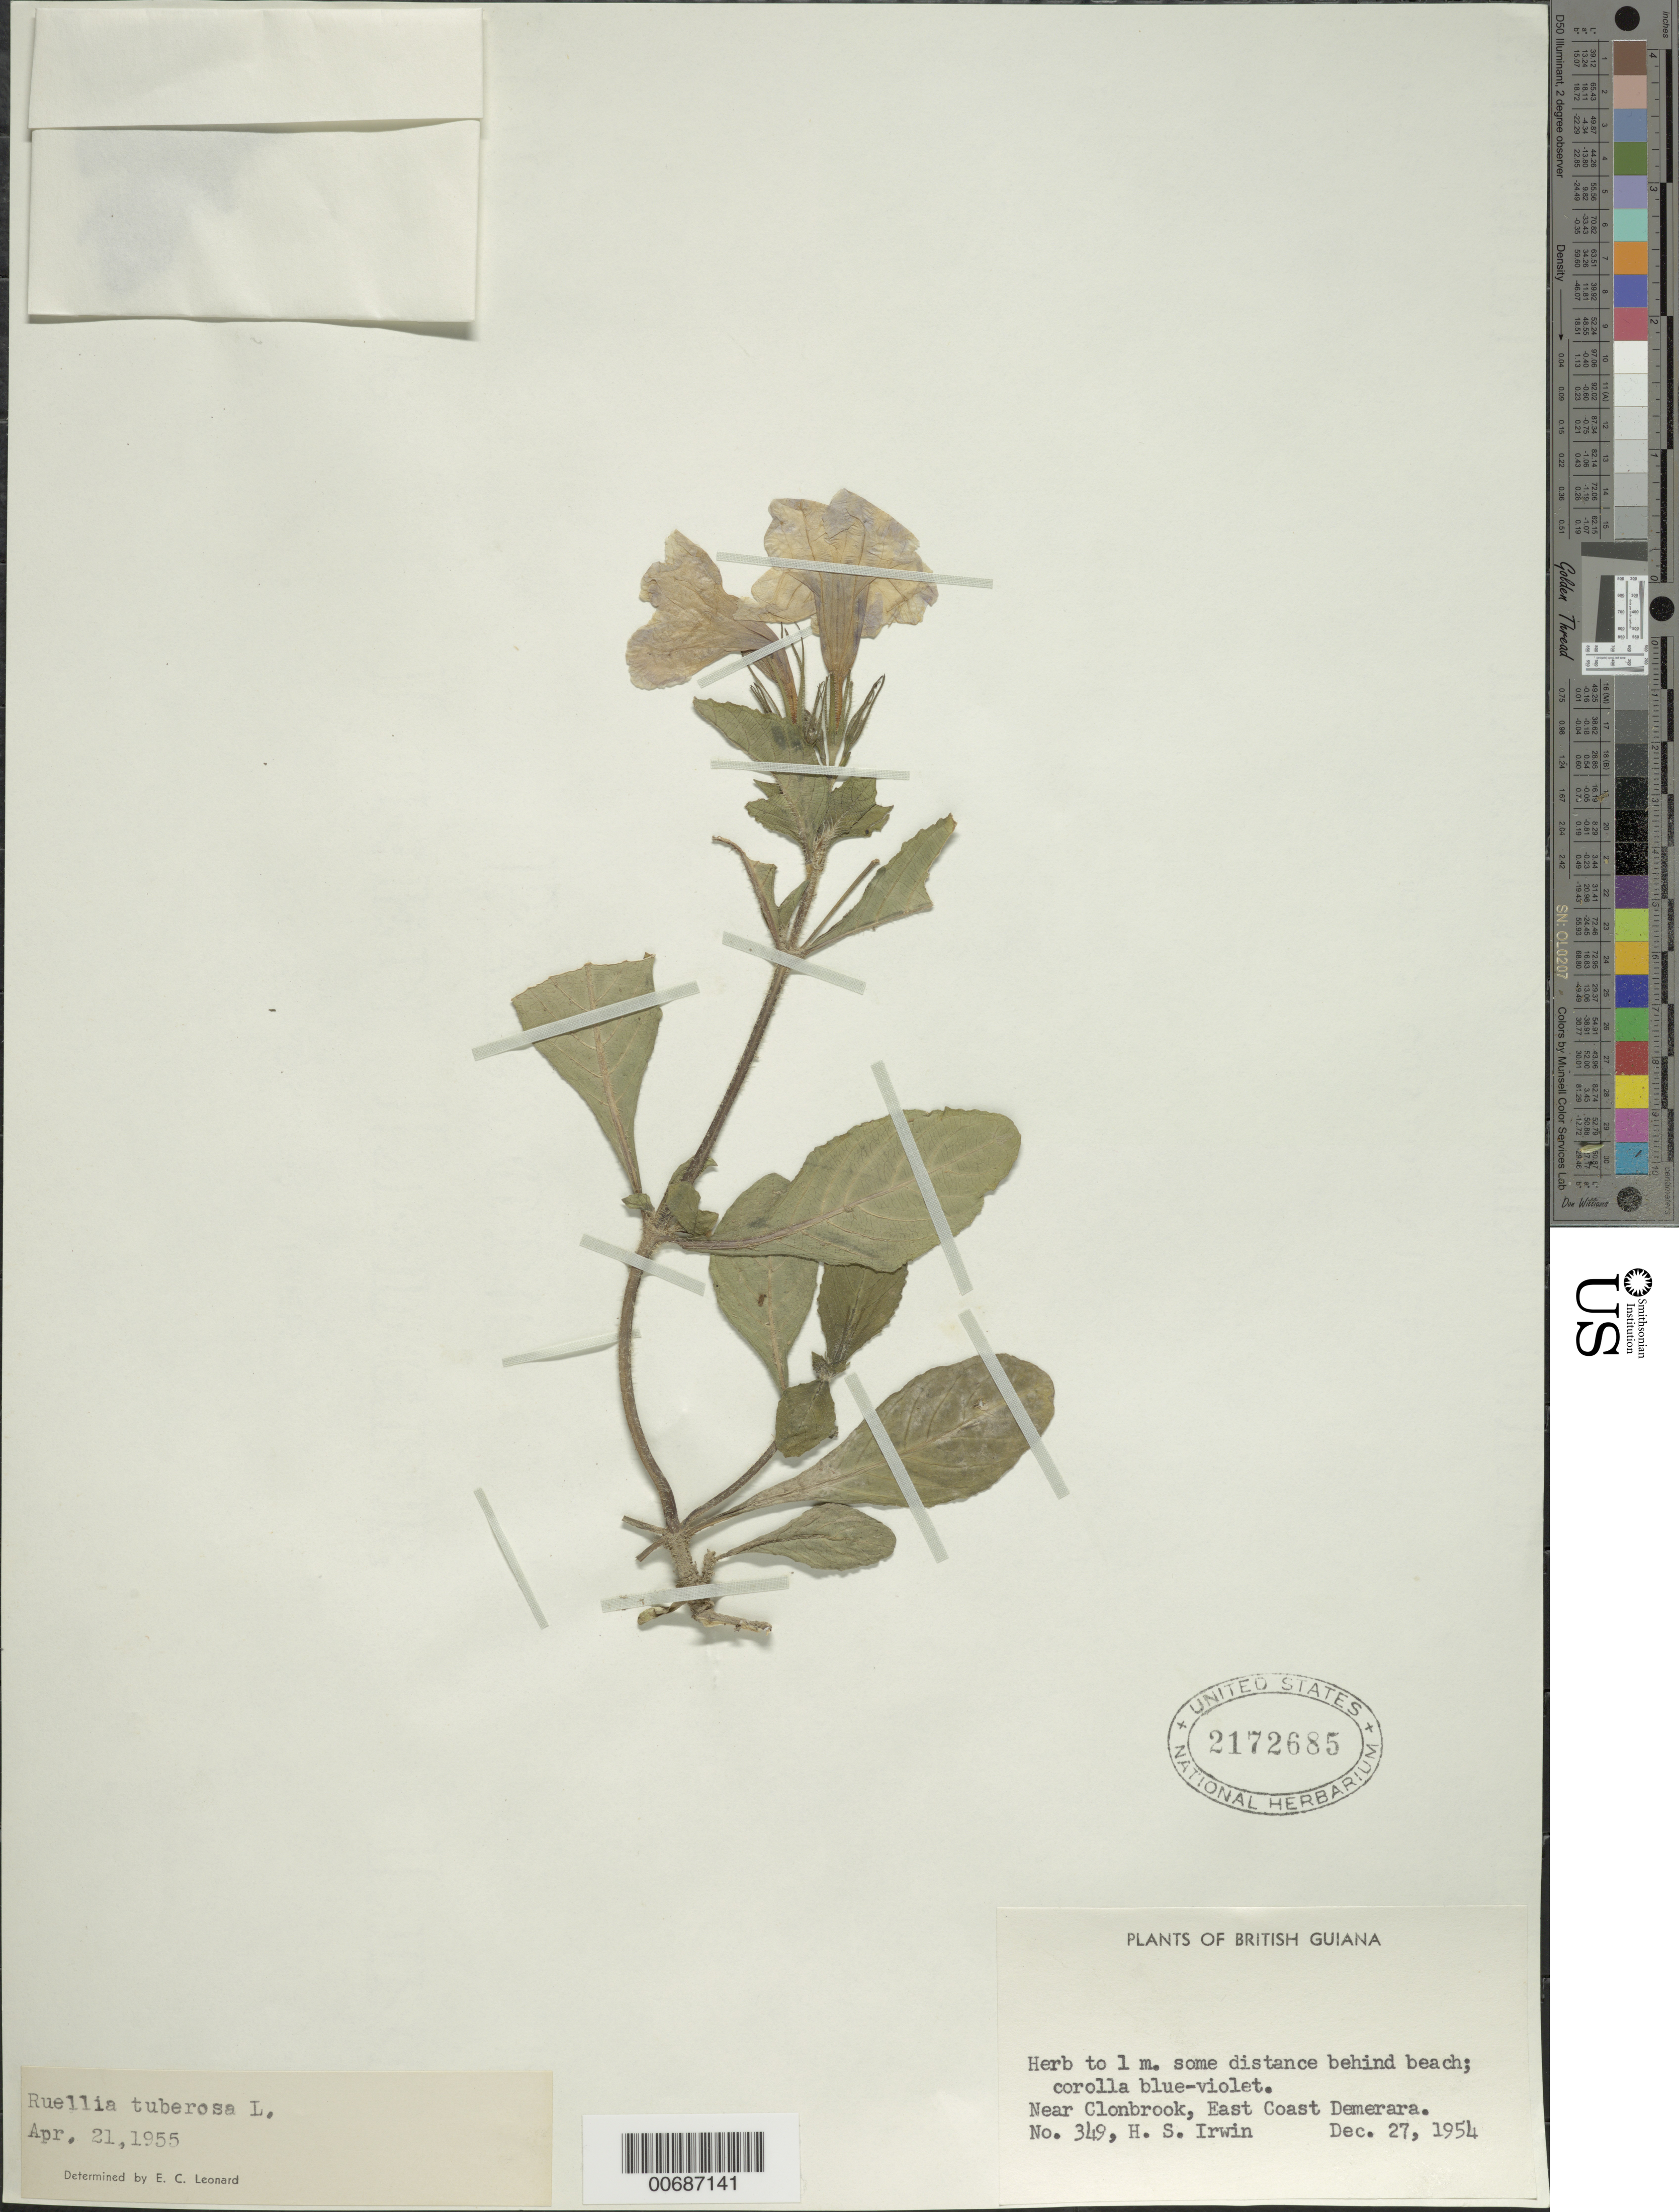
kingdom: Plantae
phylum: Tracheophyta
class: Magnoliopsida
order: Lamiales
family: Acanthaceae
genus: Ruellia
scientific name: Ruellia tuberosa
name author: L.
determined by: Leonard, Emery C., (US)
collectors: H. Irwin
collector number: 349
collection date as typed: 27-Dec-54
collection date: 1954-12-27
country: Guyana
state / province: Demerara-Mahaica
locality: East Coast Demerara, near Clonbrook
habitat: Some distance behind beach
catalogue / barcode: US 2172685